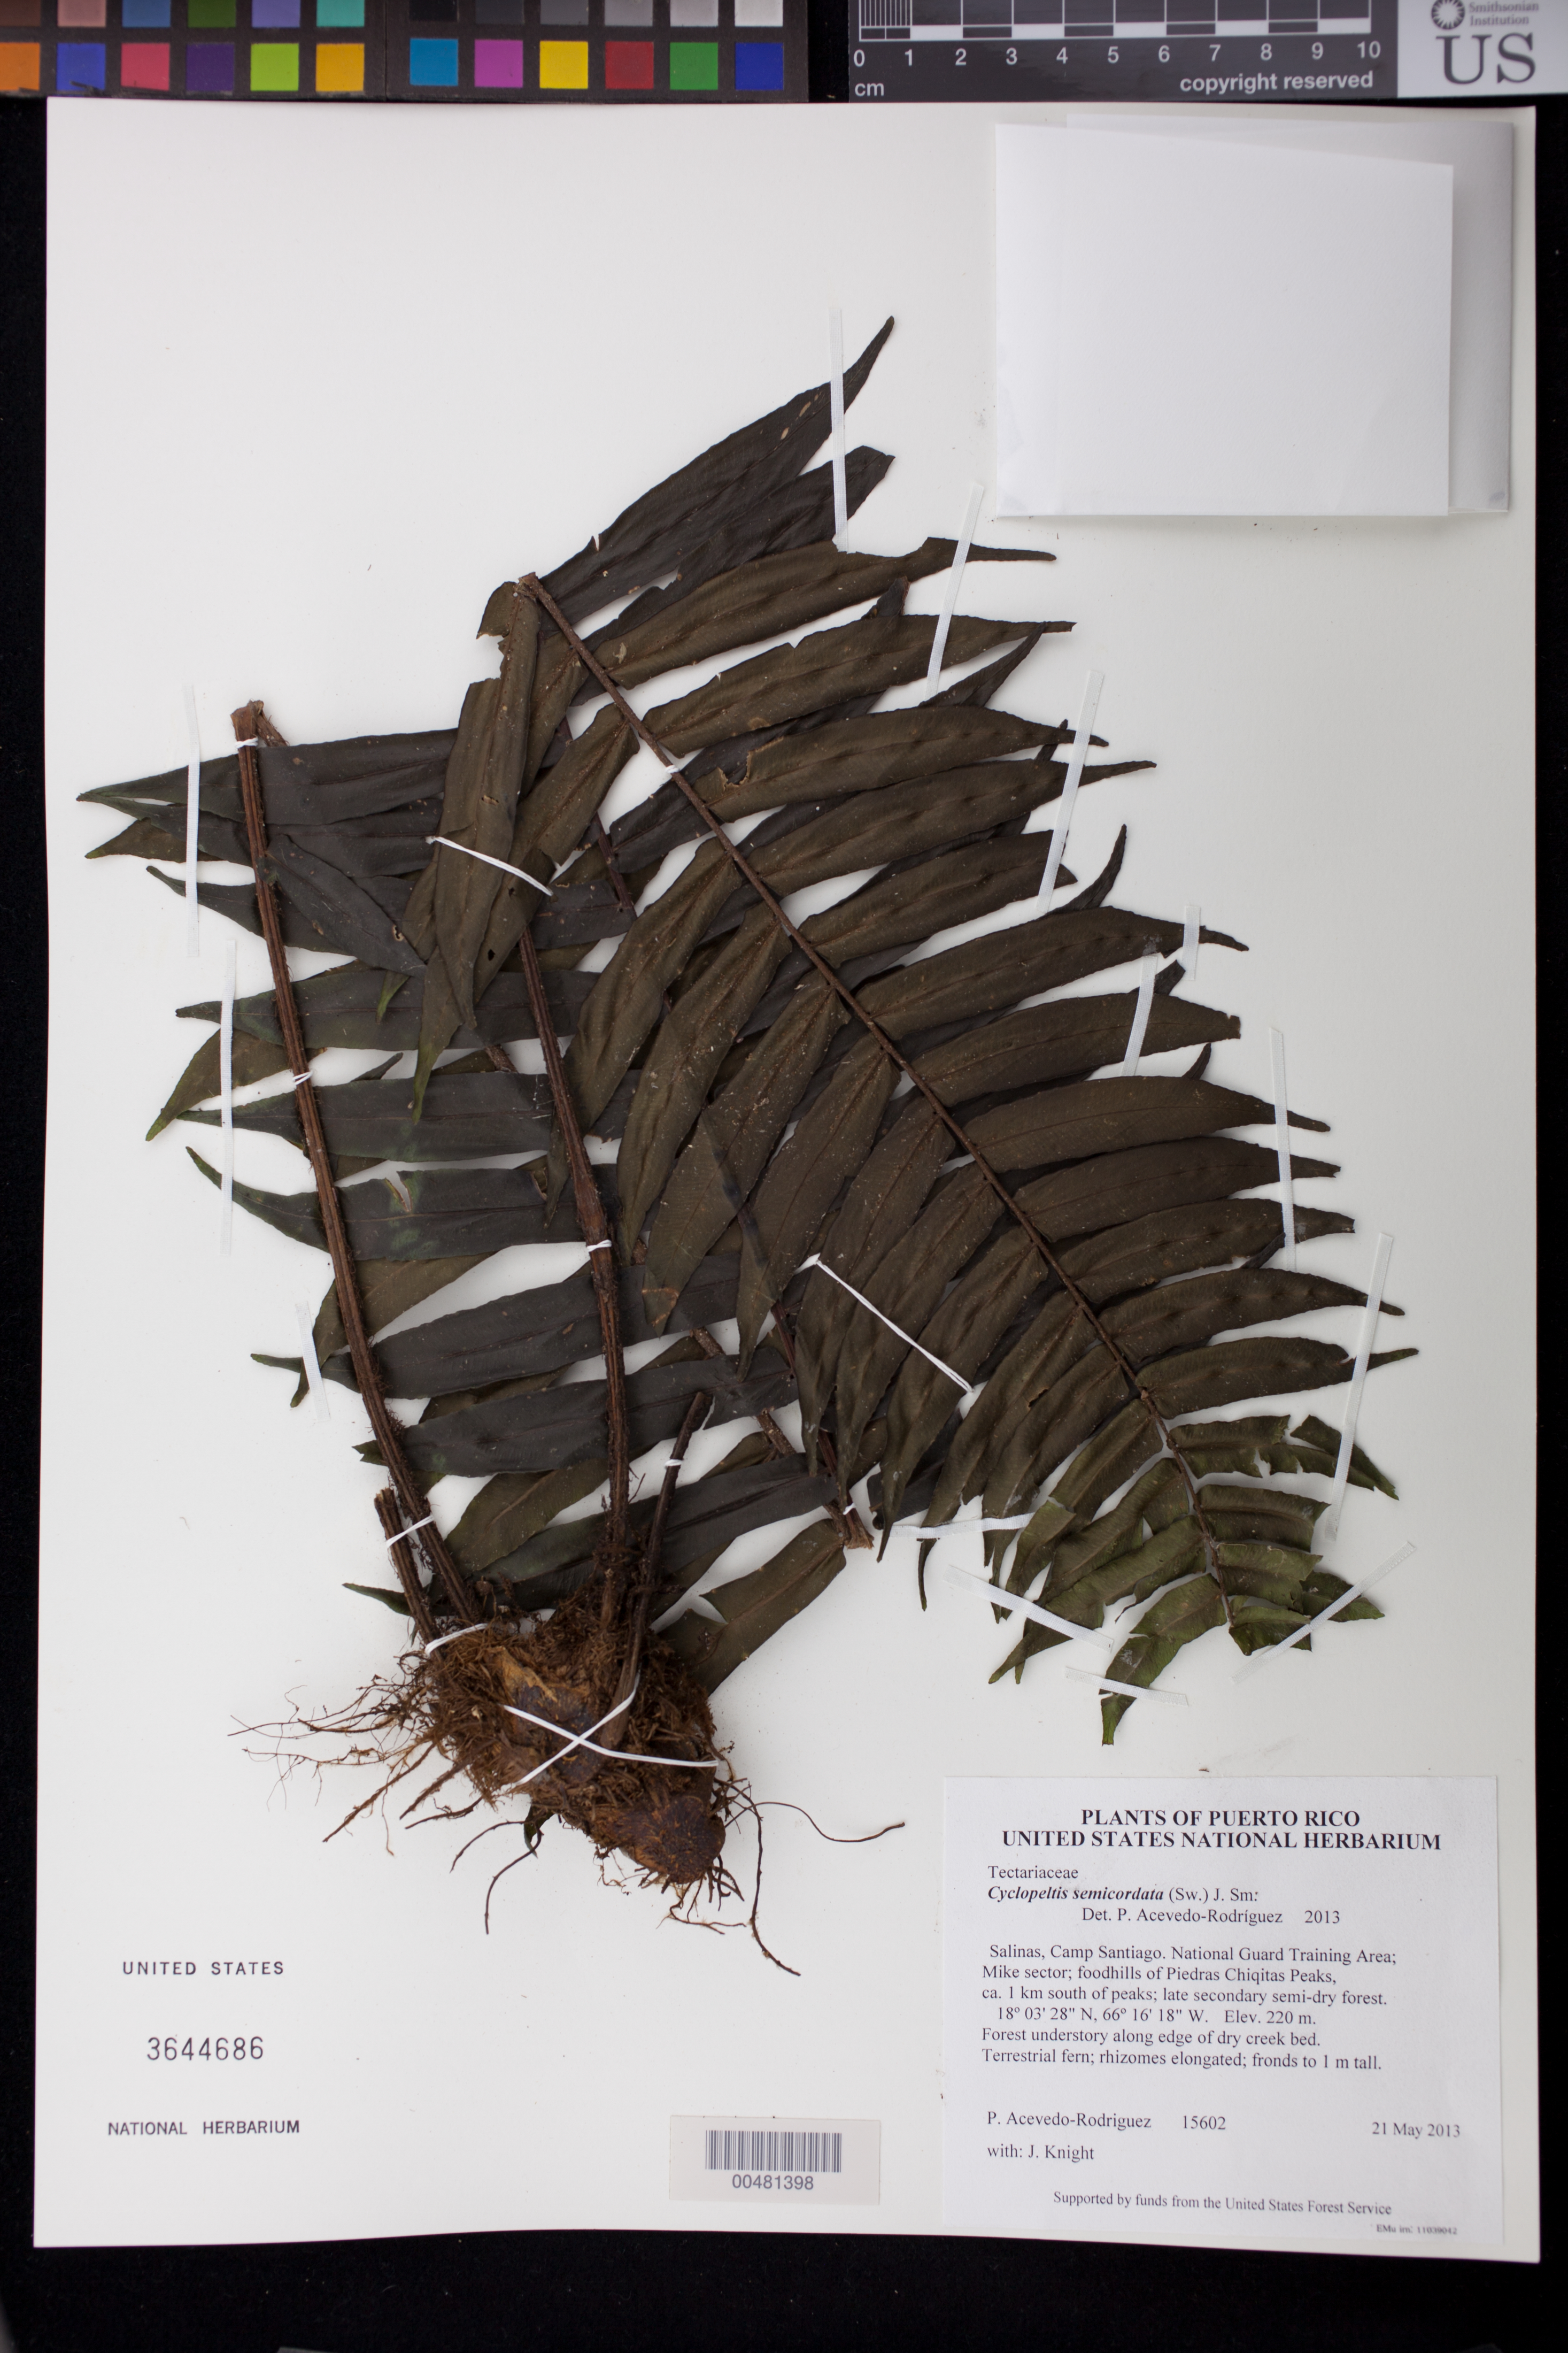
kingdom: Plantae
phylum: Tracheophyta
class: Polypodiopsida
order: Polypodiales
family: Lomariopsidaceae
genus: Cyclopeltis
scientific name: Cyclopeltis semicordata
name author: (Sw.) J. Sm.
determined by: Acevedo-Rodríguez, P., (BOT), Smithsonian Institution - National Museum of Natural History (UNITED STATES)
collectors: P. Acevedo-Rodr. & J. Knight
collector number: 15602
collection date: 2013-05-21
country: Puerto Rico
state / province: Salinas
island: Puerto Rico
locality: Camp Santiago. National Guard Training Area; Mike sector; foodhills of Piedras Chiqitas Peaks, ca. 1 km south of peaks; late secondary semi-dry forest.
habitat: Forest understory along edge of dry creek bed.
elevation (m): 220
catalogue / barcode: US 3644686